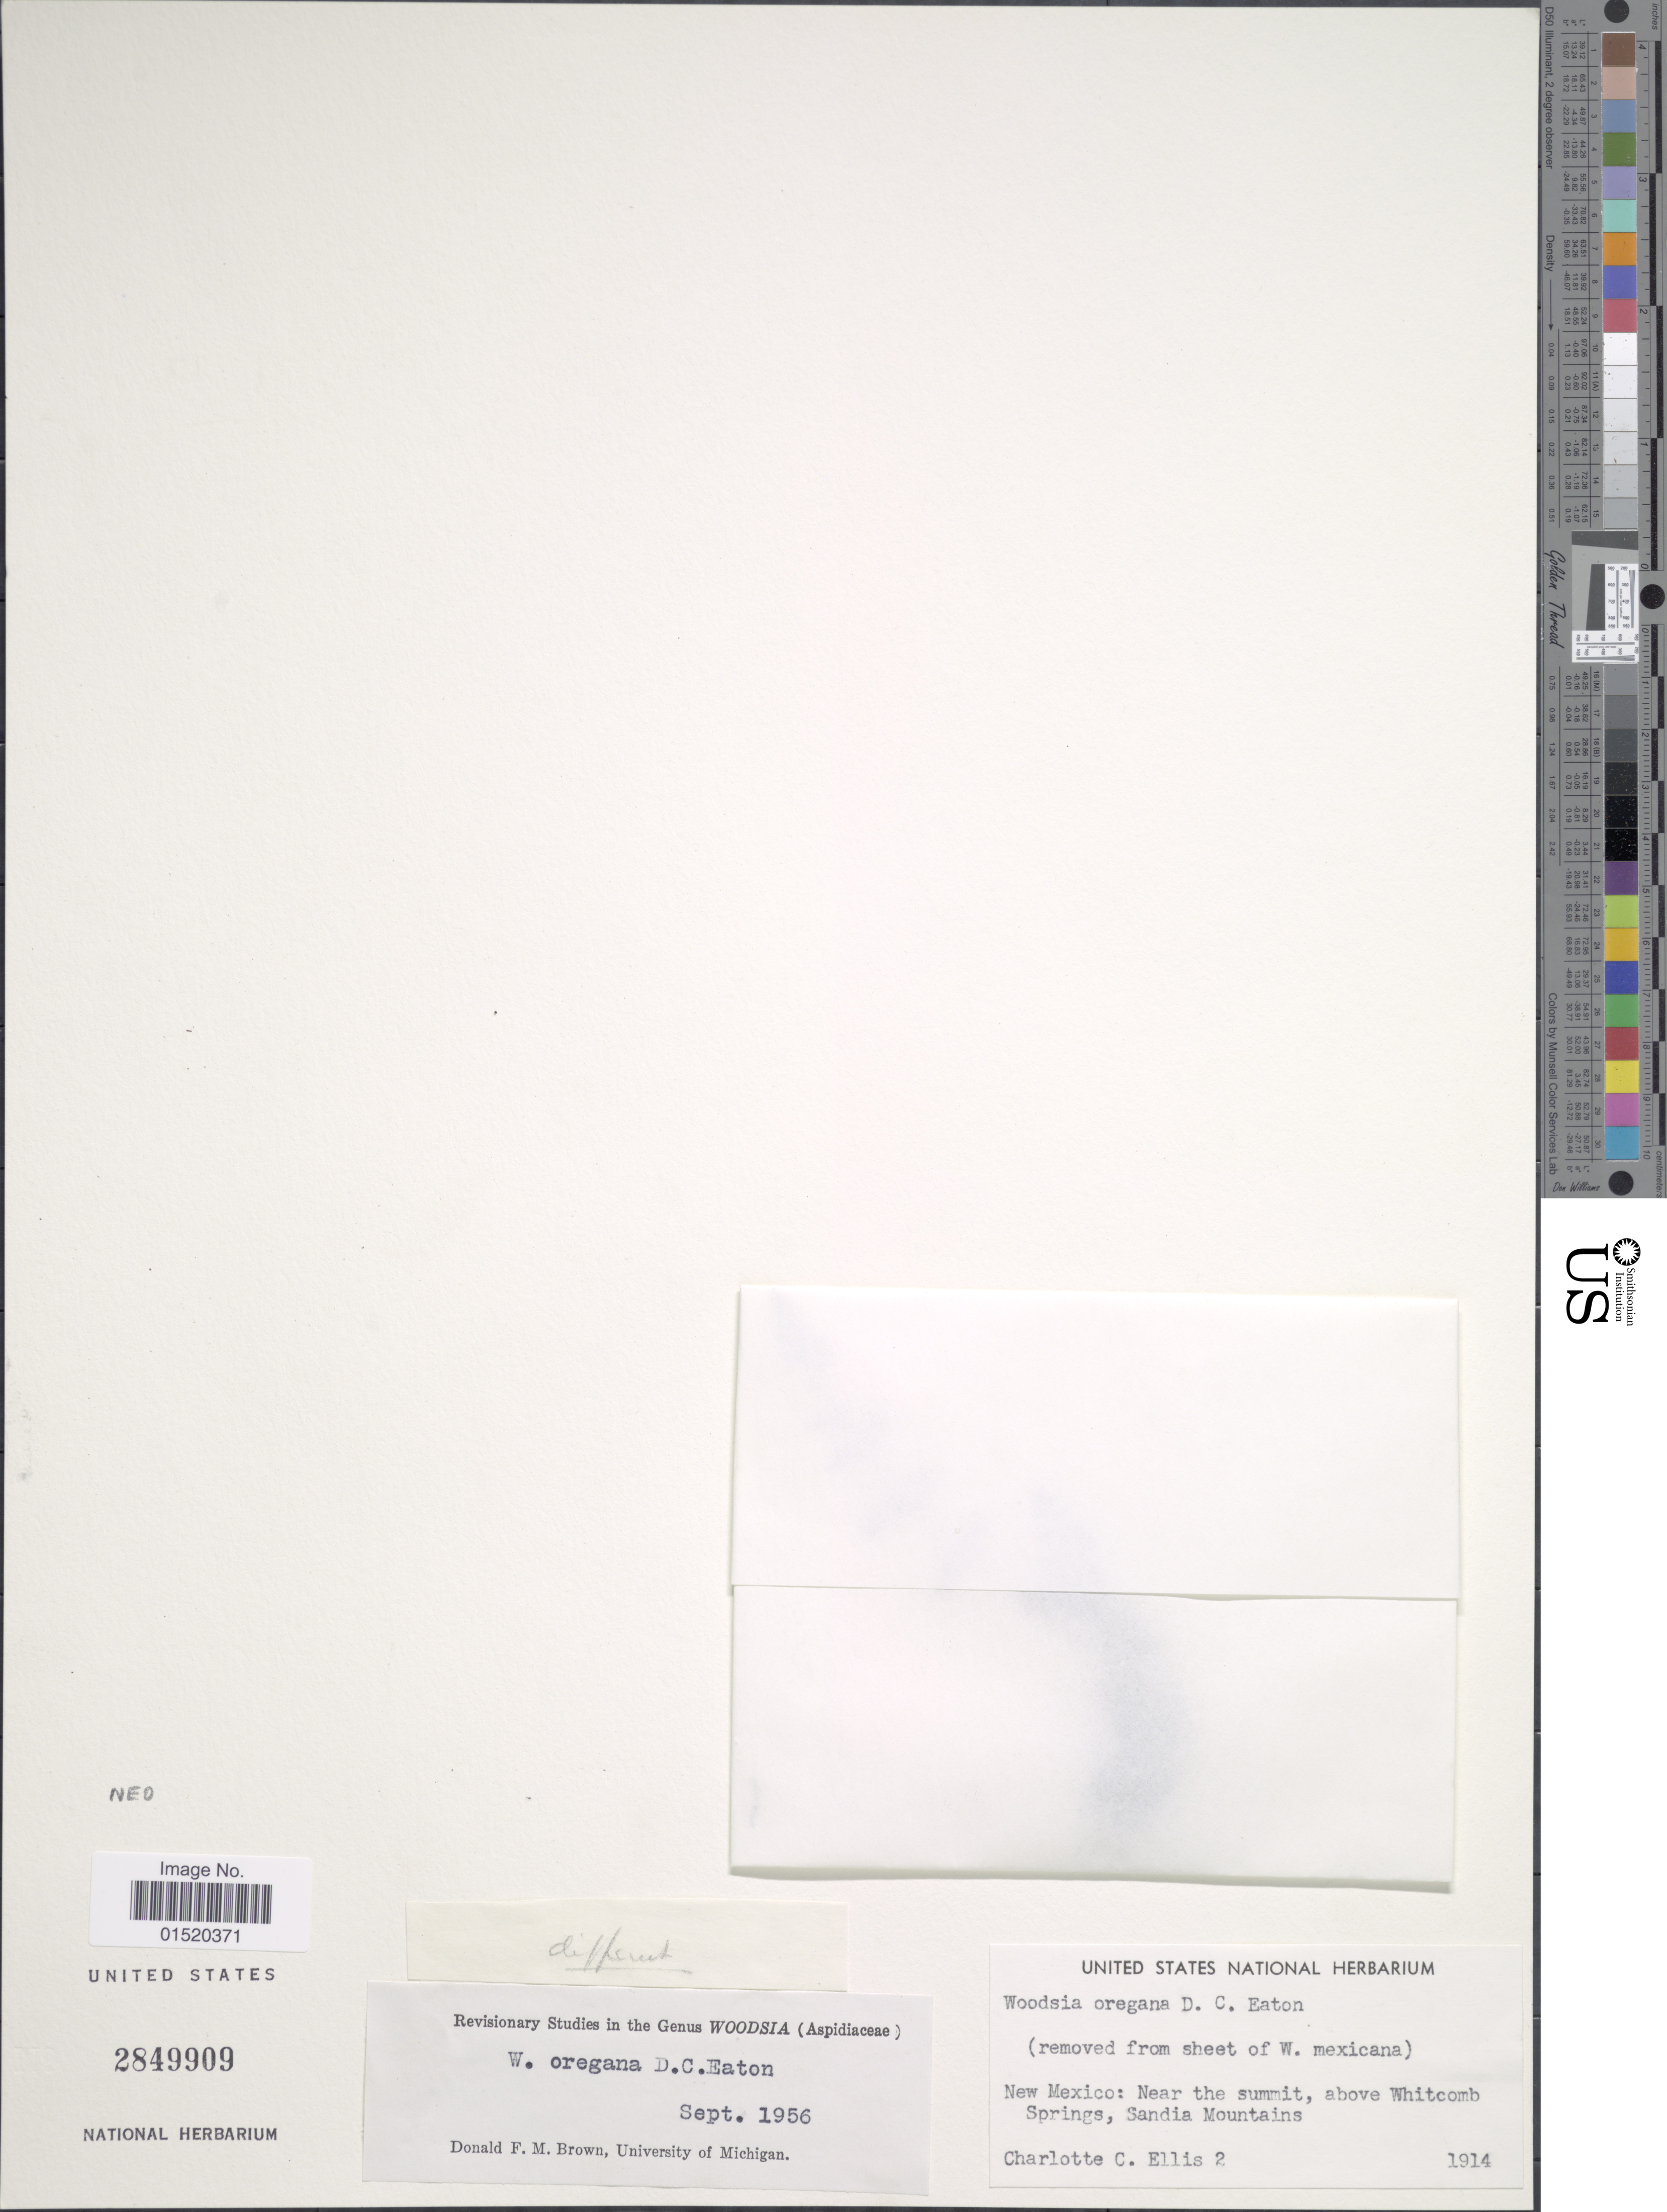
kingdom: Plantae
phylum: Tracheophyta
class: Polypodiopsida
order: Polypodiales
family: Woodsiaceae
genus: Woodsia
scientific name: Woodsia oregana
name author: D.C. Eaton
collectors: C. C. Ellis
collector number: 2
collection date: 1914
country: United States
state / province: New Mexico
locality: Near the summit, above Whitcomb Springs, Sandia Mountains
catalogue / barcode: US 2849909